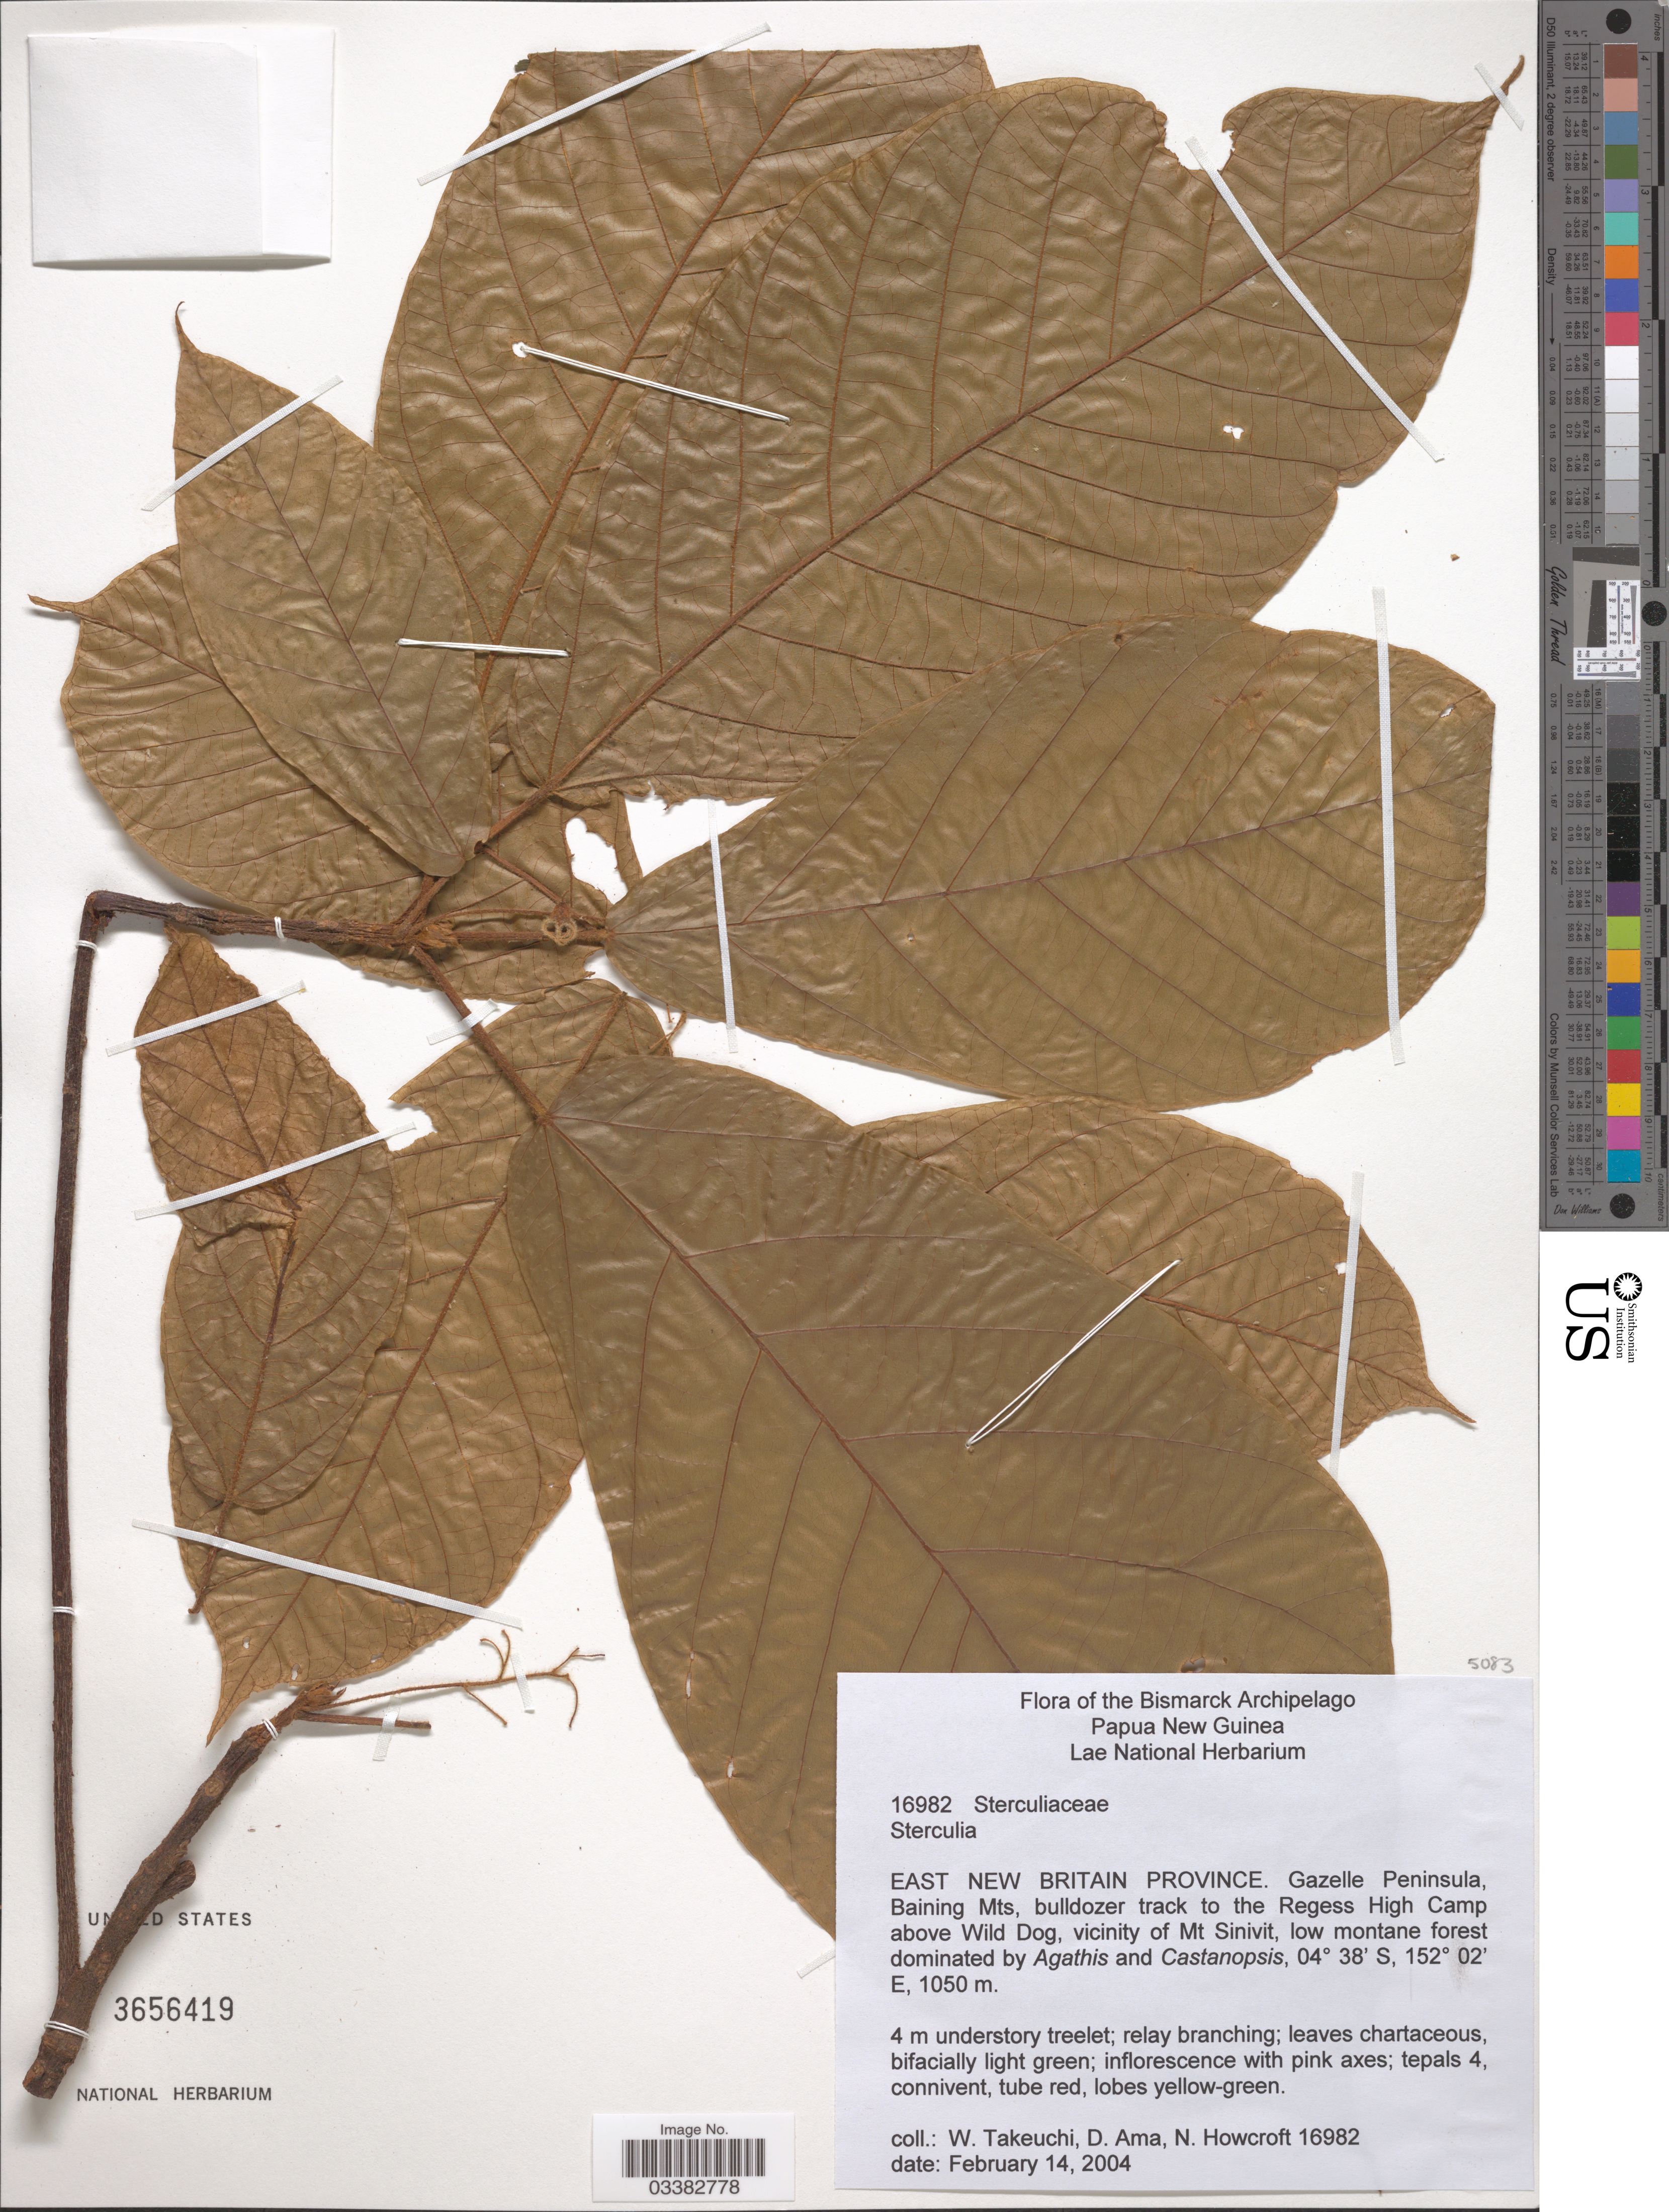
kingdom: Plantae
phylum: Tracheophyta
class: Magnoliopsida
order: Malvales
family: Malvaceae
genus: Sterculia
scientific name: Sterculia sp.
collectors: W. Takeuchi, D. Ama & N. Howcroft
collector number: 16982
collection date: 2004-02-14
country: Papua New Guinea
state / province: East New Britain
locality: Gazelle Peninsula, Baining Mts, bulldozer track to the Regess High Camp above Wild Dog, vicinity of Mt Sinivit.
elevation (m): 1050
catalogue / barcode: US 3656419